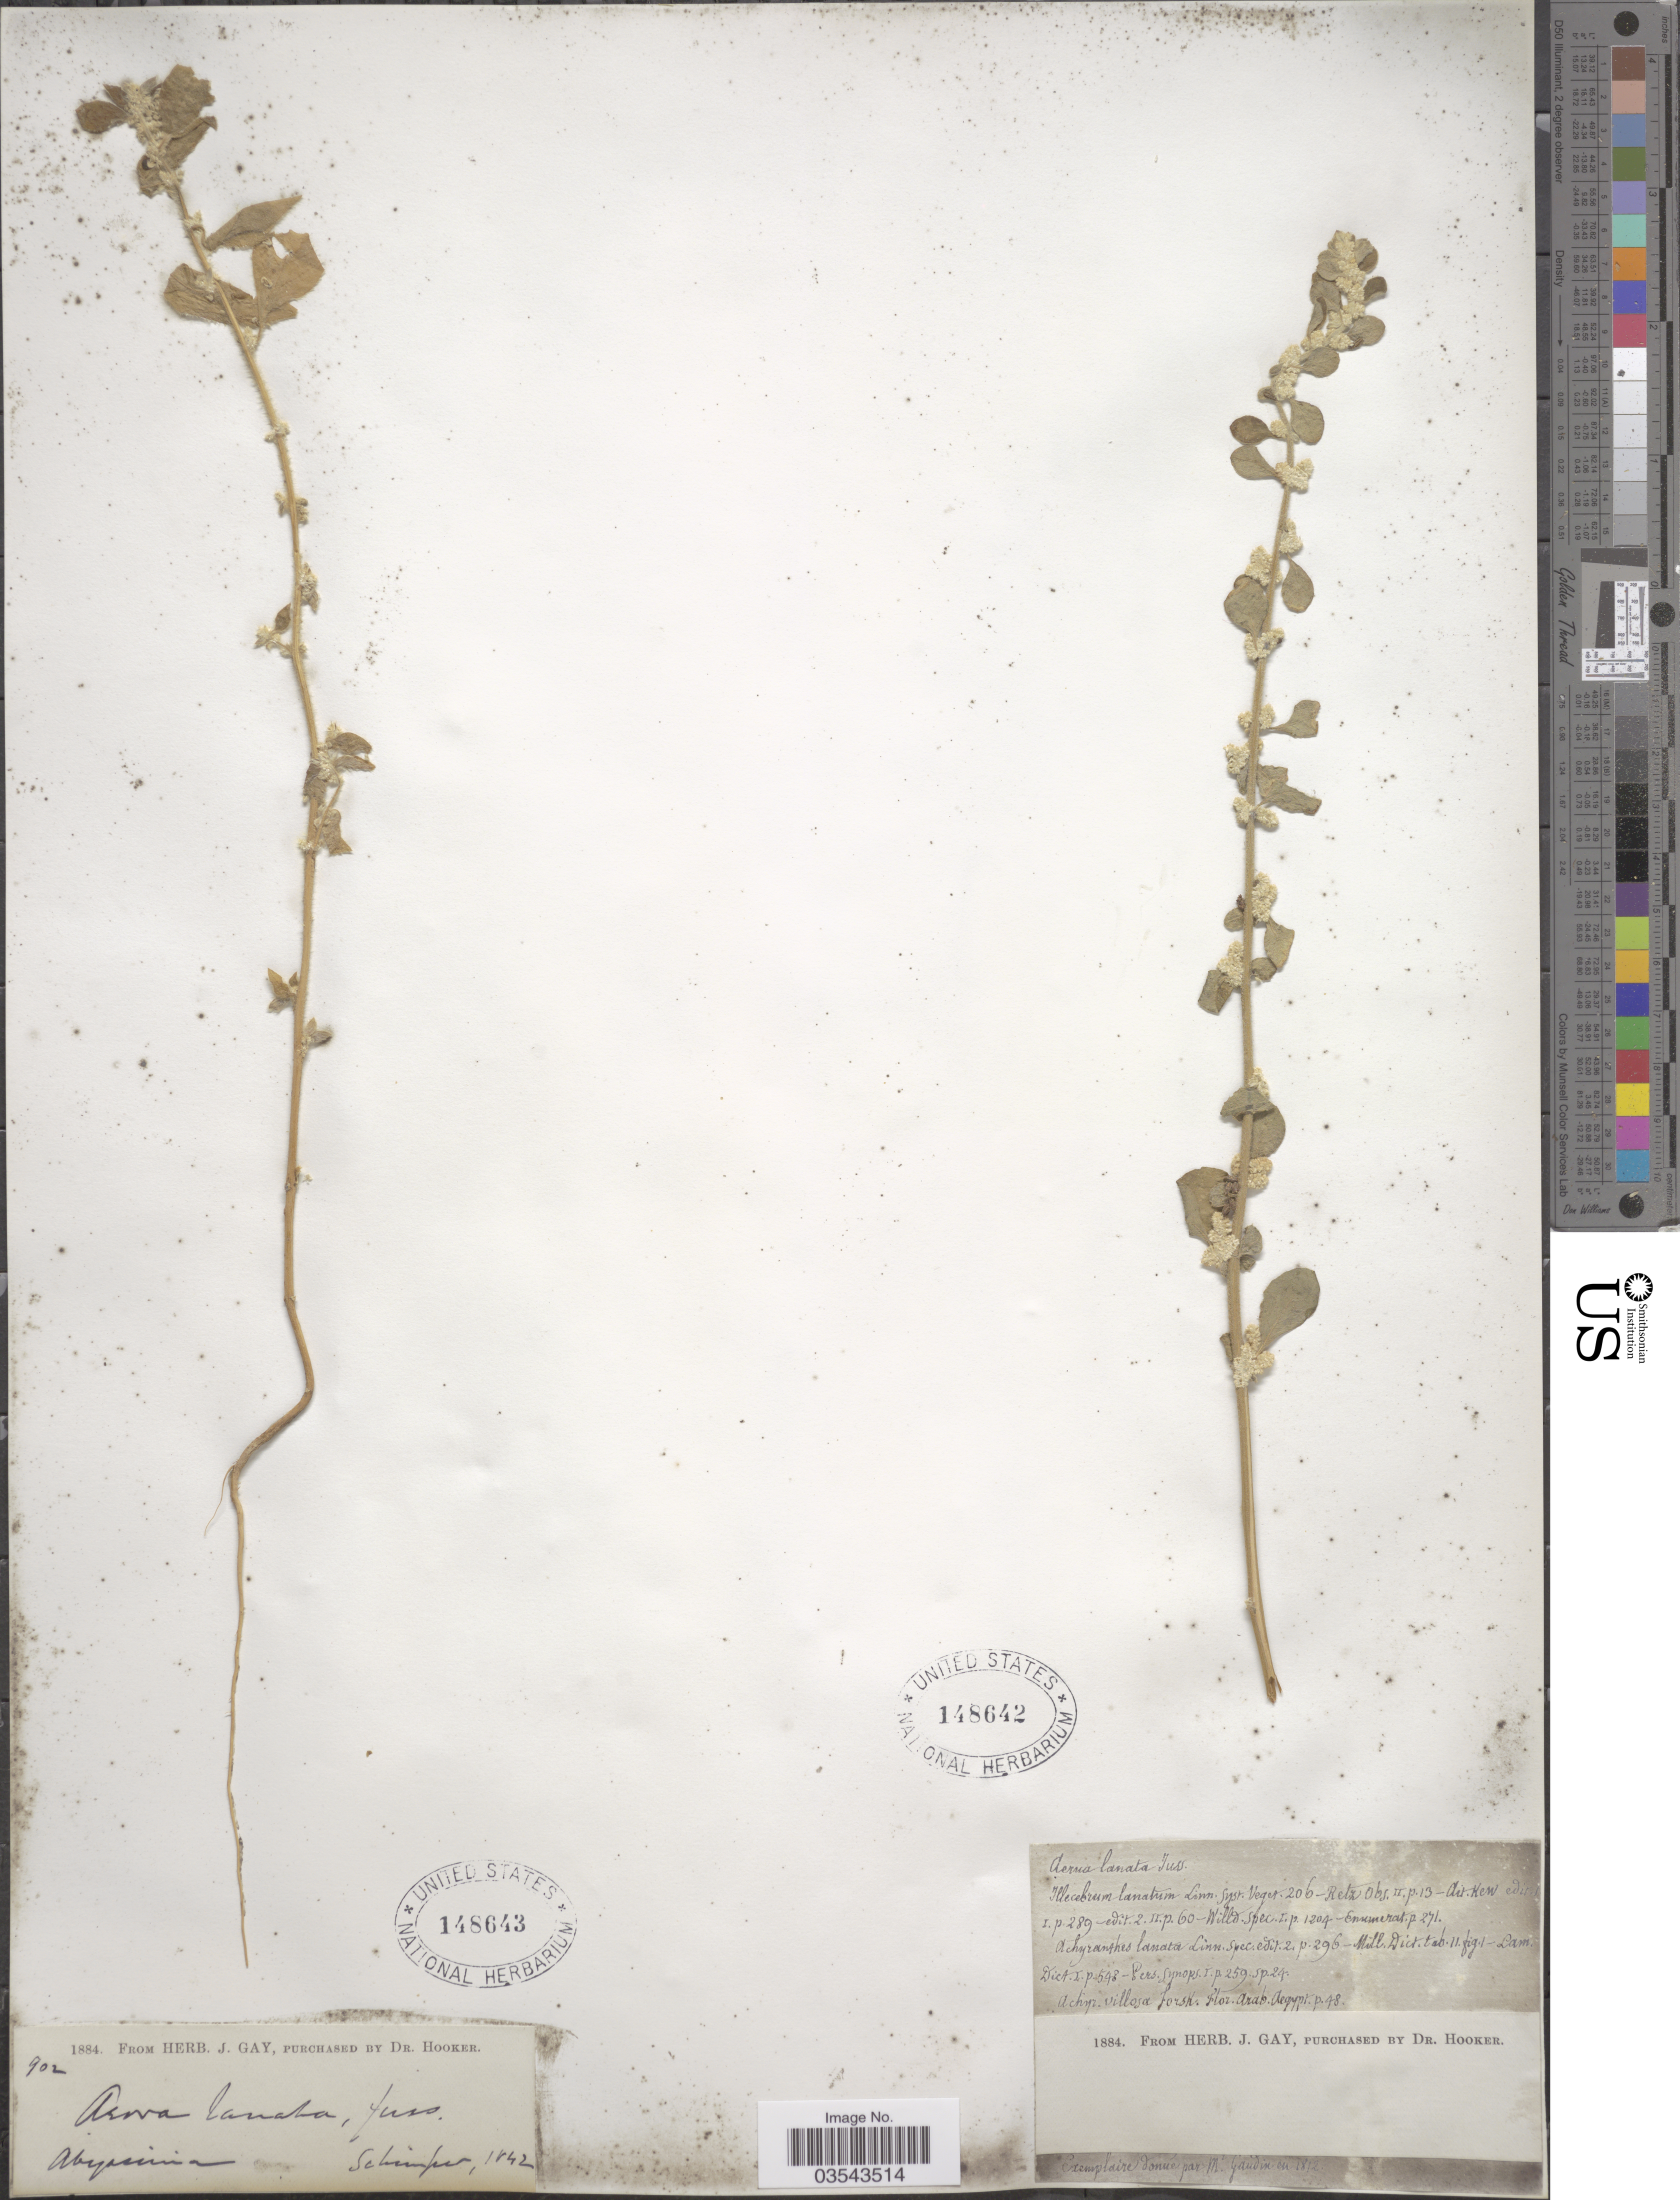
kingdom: Plantae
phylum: Tracheophyta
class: Magnoliopsida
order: Caryophyllales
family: Amaranthaceae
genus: Ouret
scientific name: Ouret lanata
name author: (L.) Kuntze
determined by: U.S. National Herbarium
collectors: M. Gaudin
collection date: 1812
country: Egypt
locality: Arab Aegypt.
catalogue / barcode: US 148642